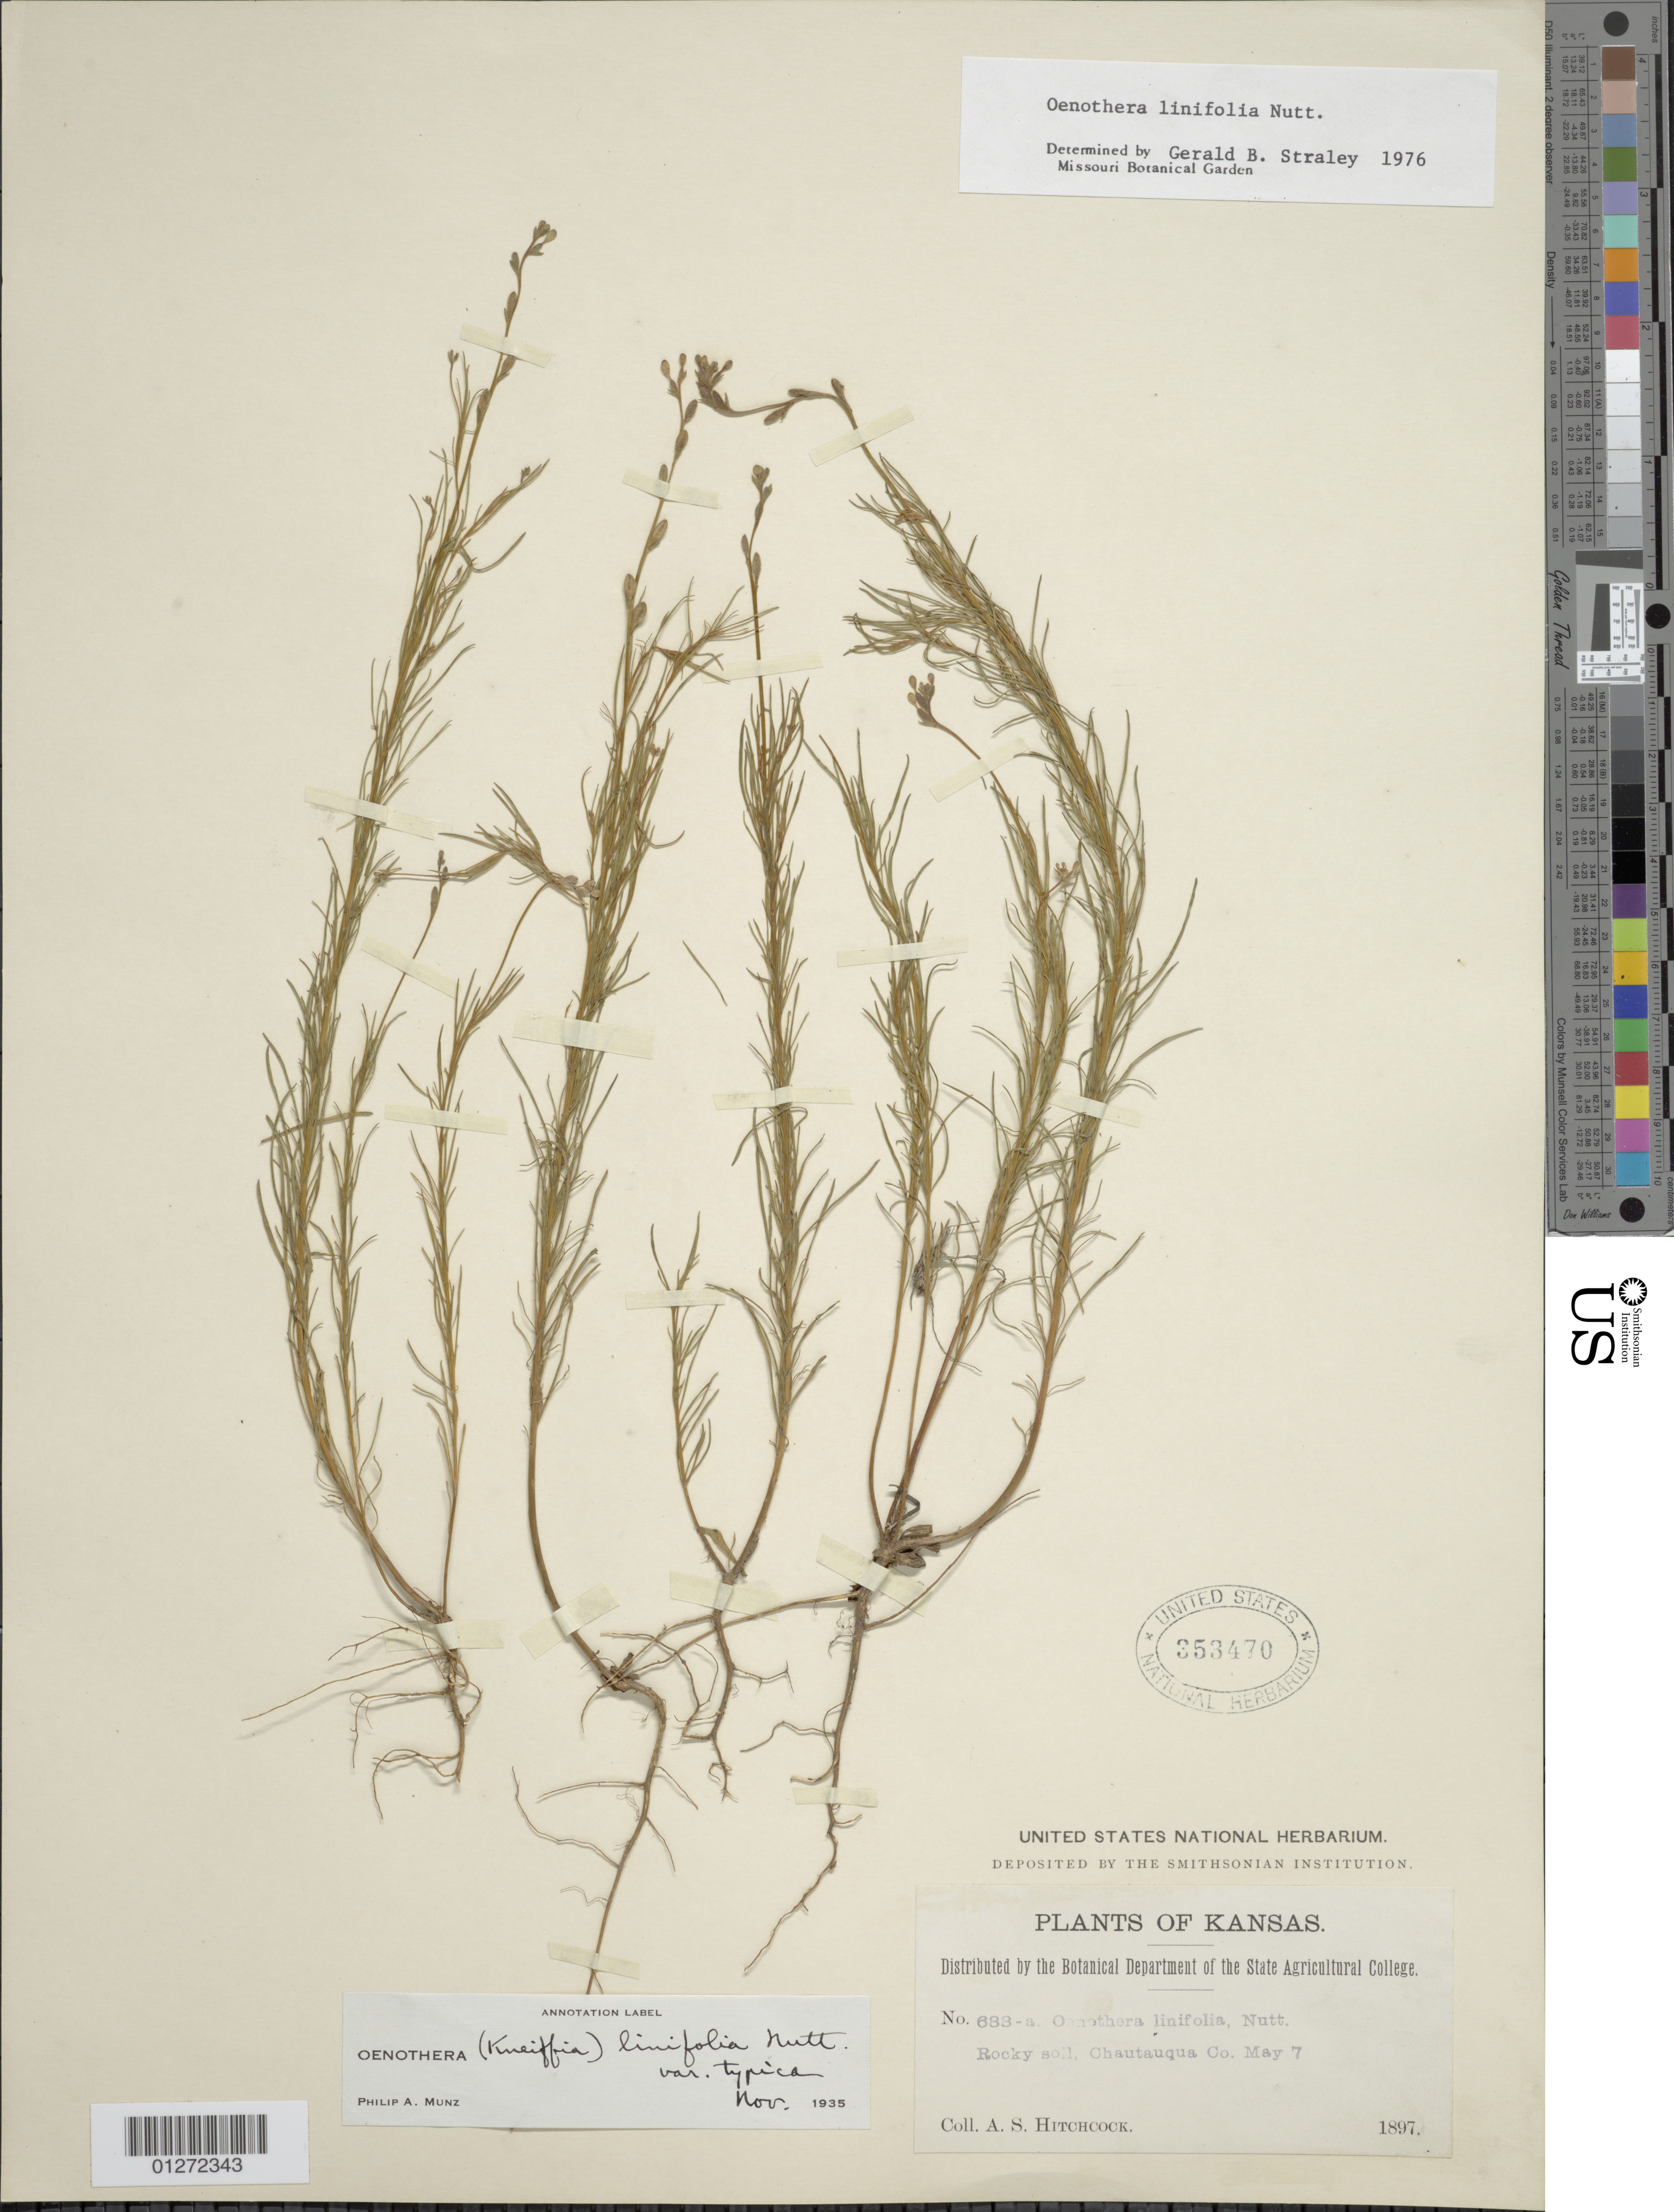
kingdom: Plantae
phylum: Tracheophyta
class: Magnoliopsida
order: Myrtales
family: Onagraceae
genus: Oenothera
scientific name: Oenothera linifolia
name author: Nutt.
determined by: Straley, G. B.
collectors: A. S. Hitchcock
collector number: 688-a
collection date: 1897-05-07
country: United States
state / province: Kansas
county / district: Chautauqua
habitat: Rocky soil.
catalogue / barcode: US 353470